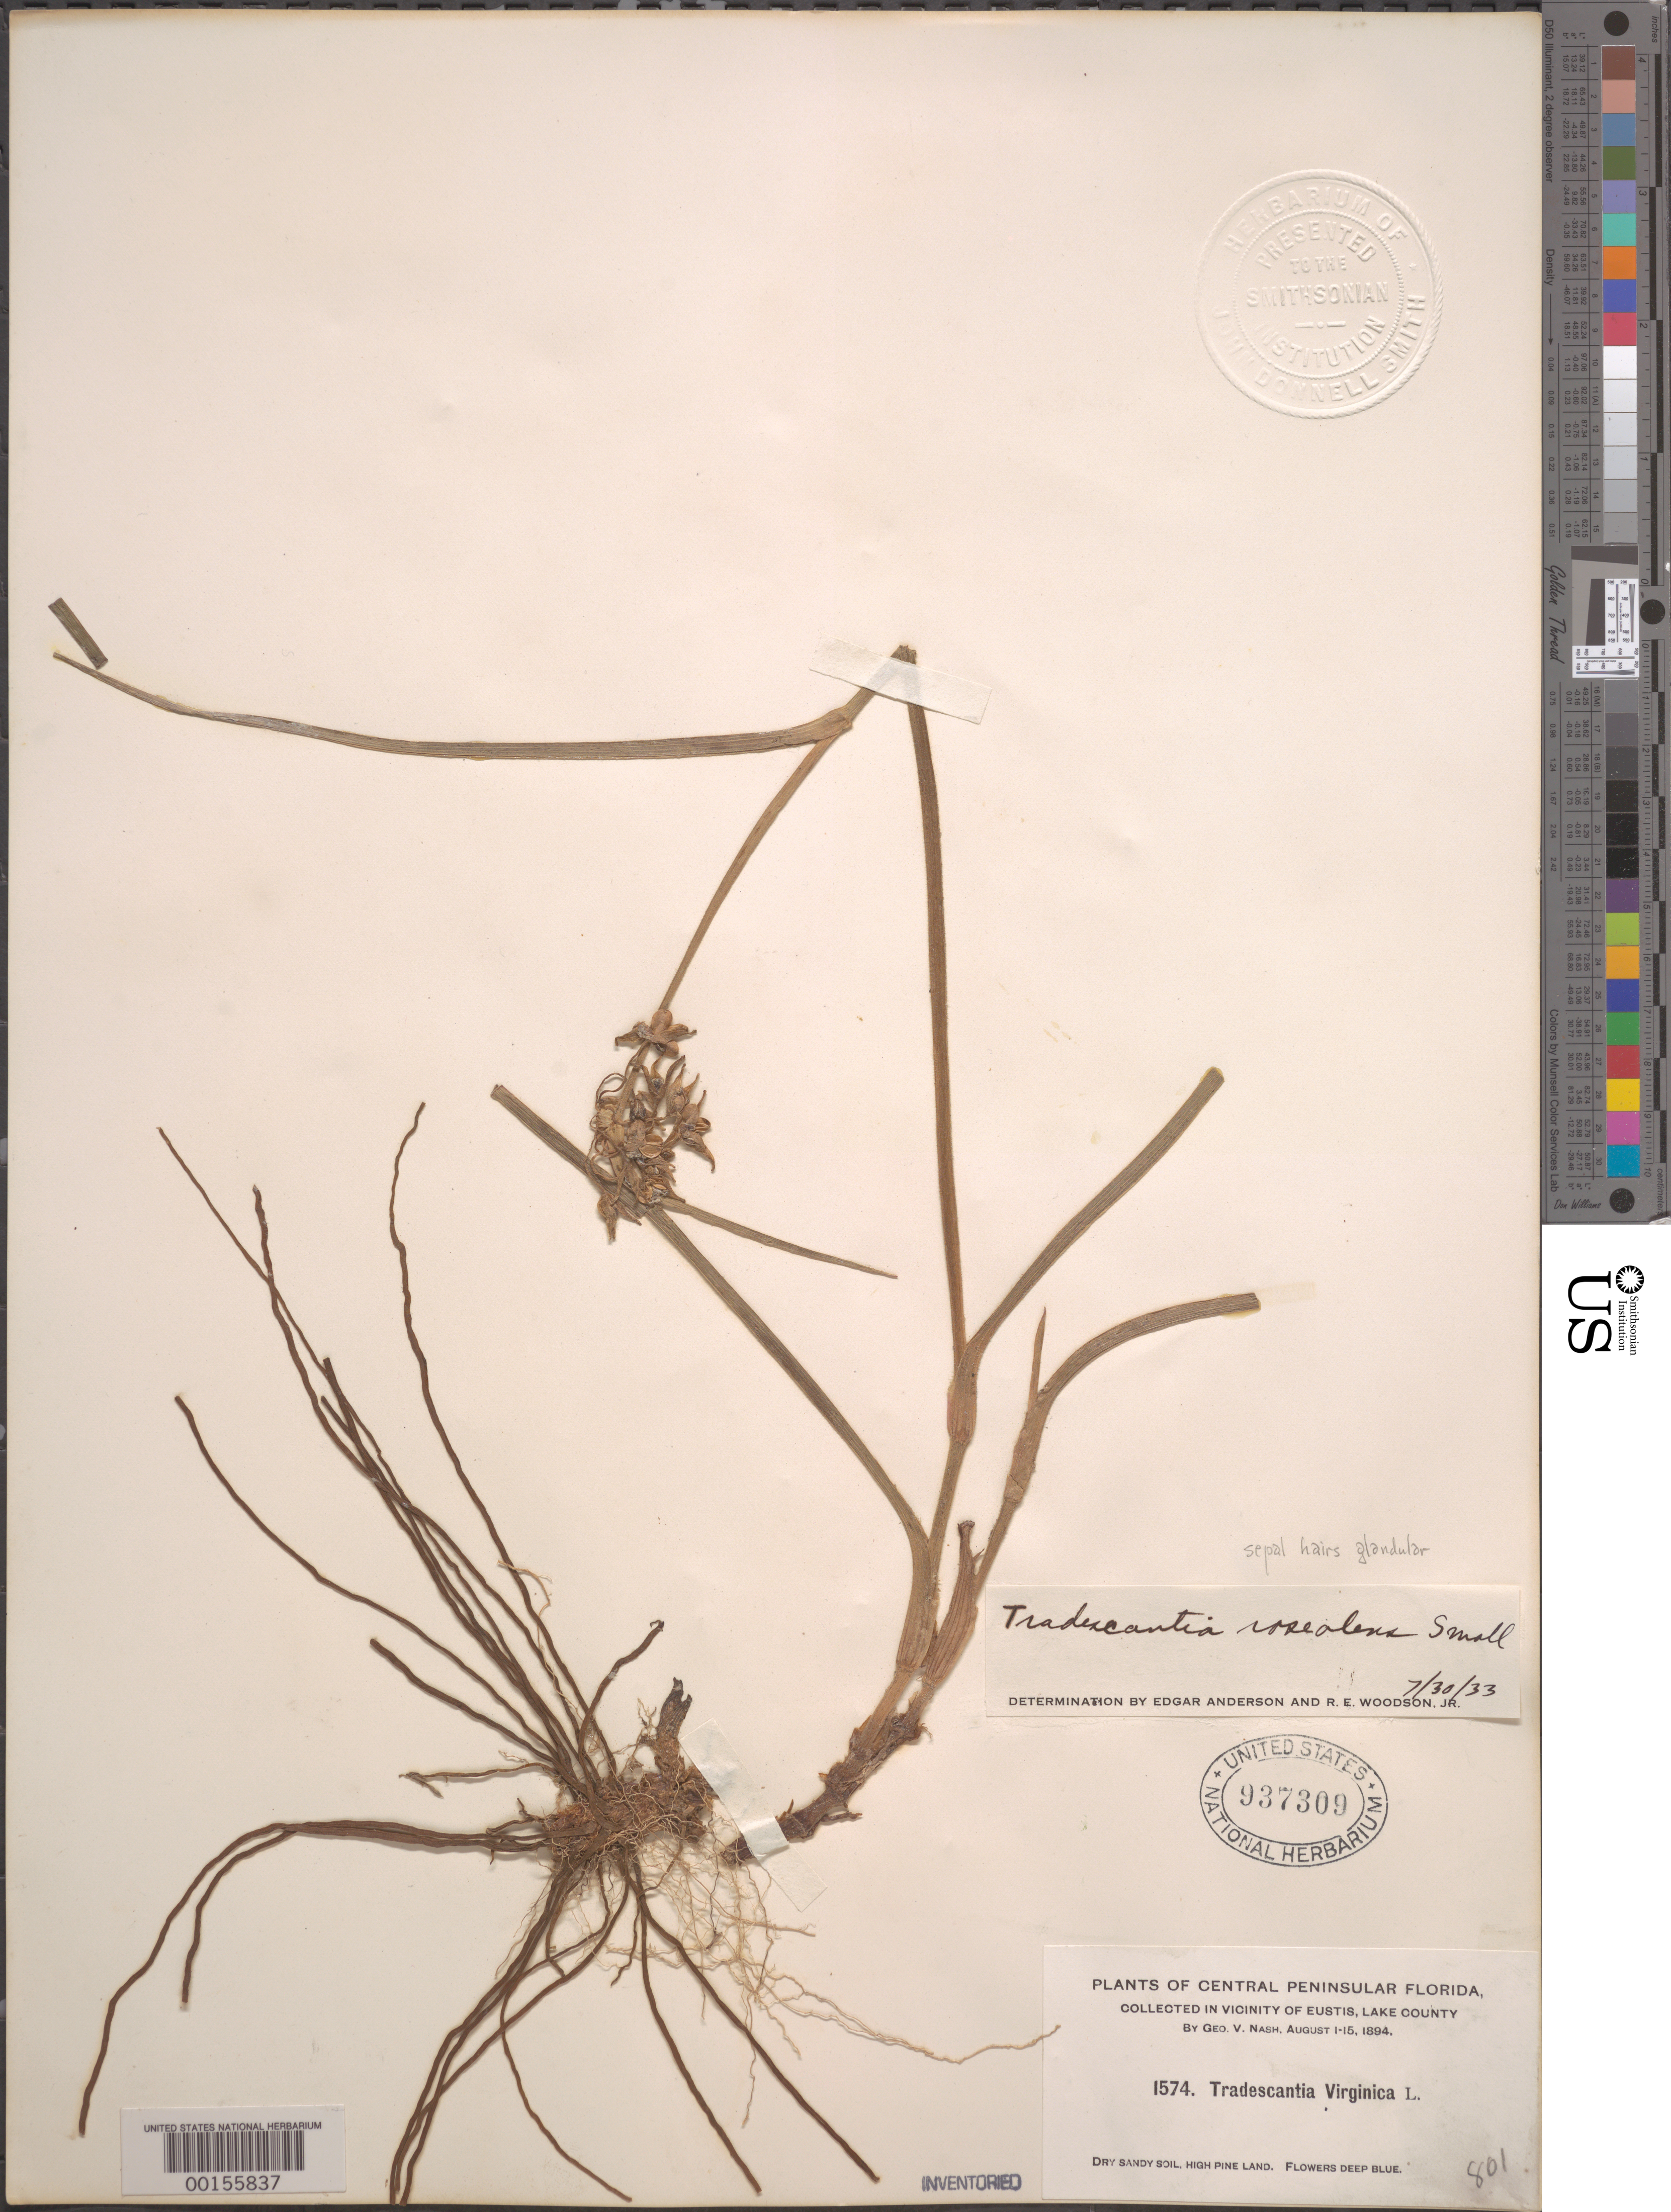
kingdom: Plantae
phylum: Tracheophyta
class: Liliopsida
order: Commelinales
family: Commelinaceae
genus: Tradescantia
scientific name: Tradescantia roseolens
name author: Small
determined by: Woodward, R. E.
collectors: G. V. Nash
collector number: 1574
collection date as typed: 01 Aug 1894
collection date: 1894-08-01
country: United States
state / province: Florida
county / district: Lake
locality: Near eustis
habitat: Dry, sandy high pine land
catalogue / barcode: US 937309